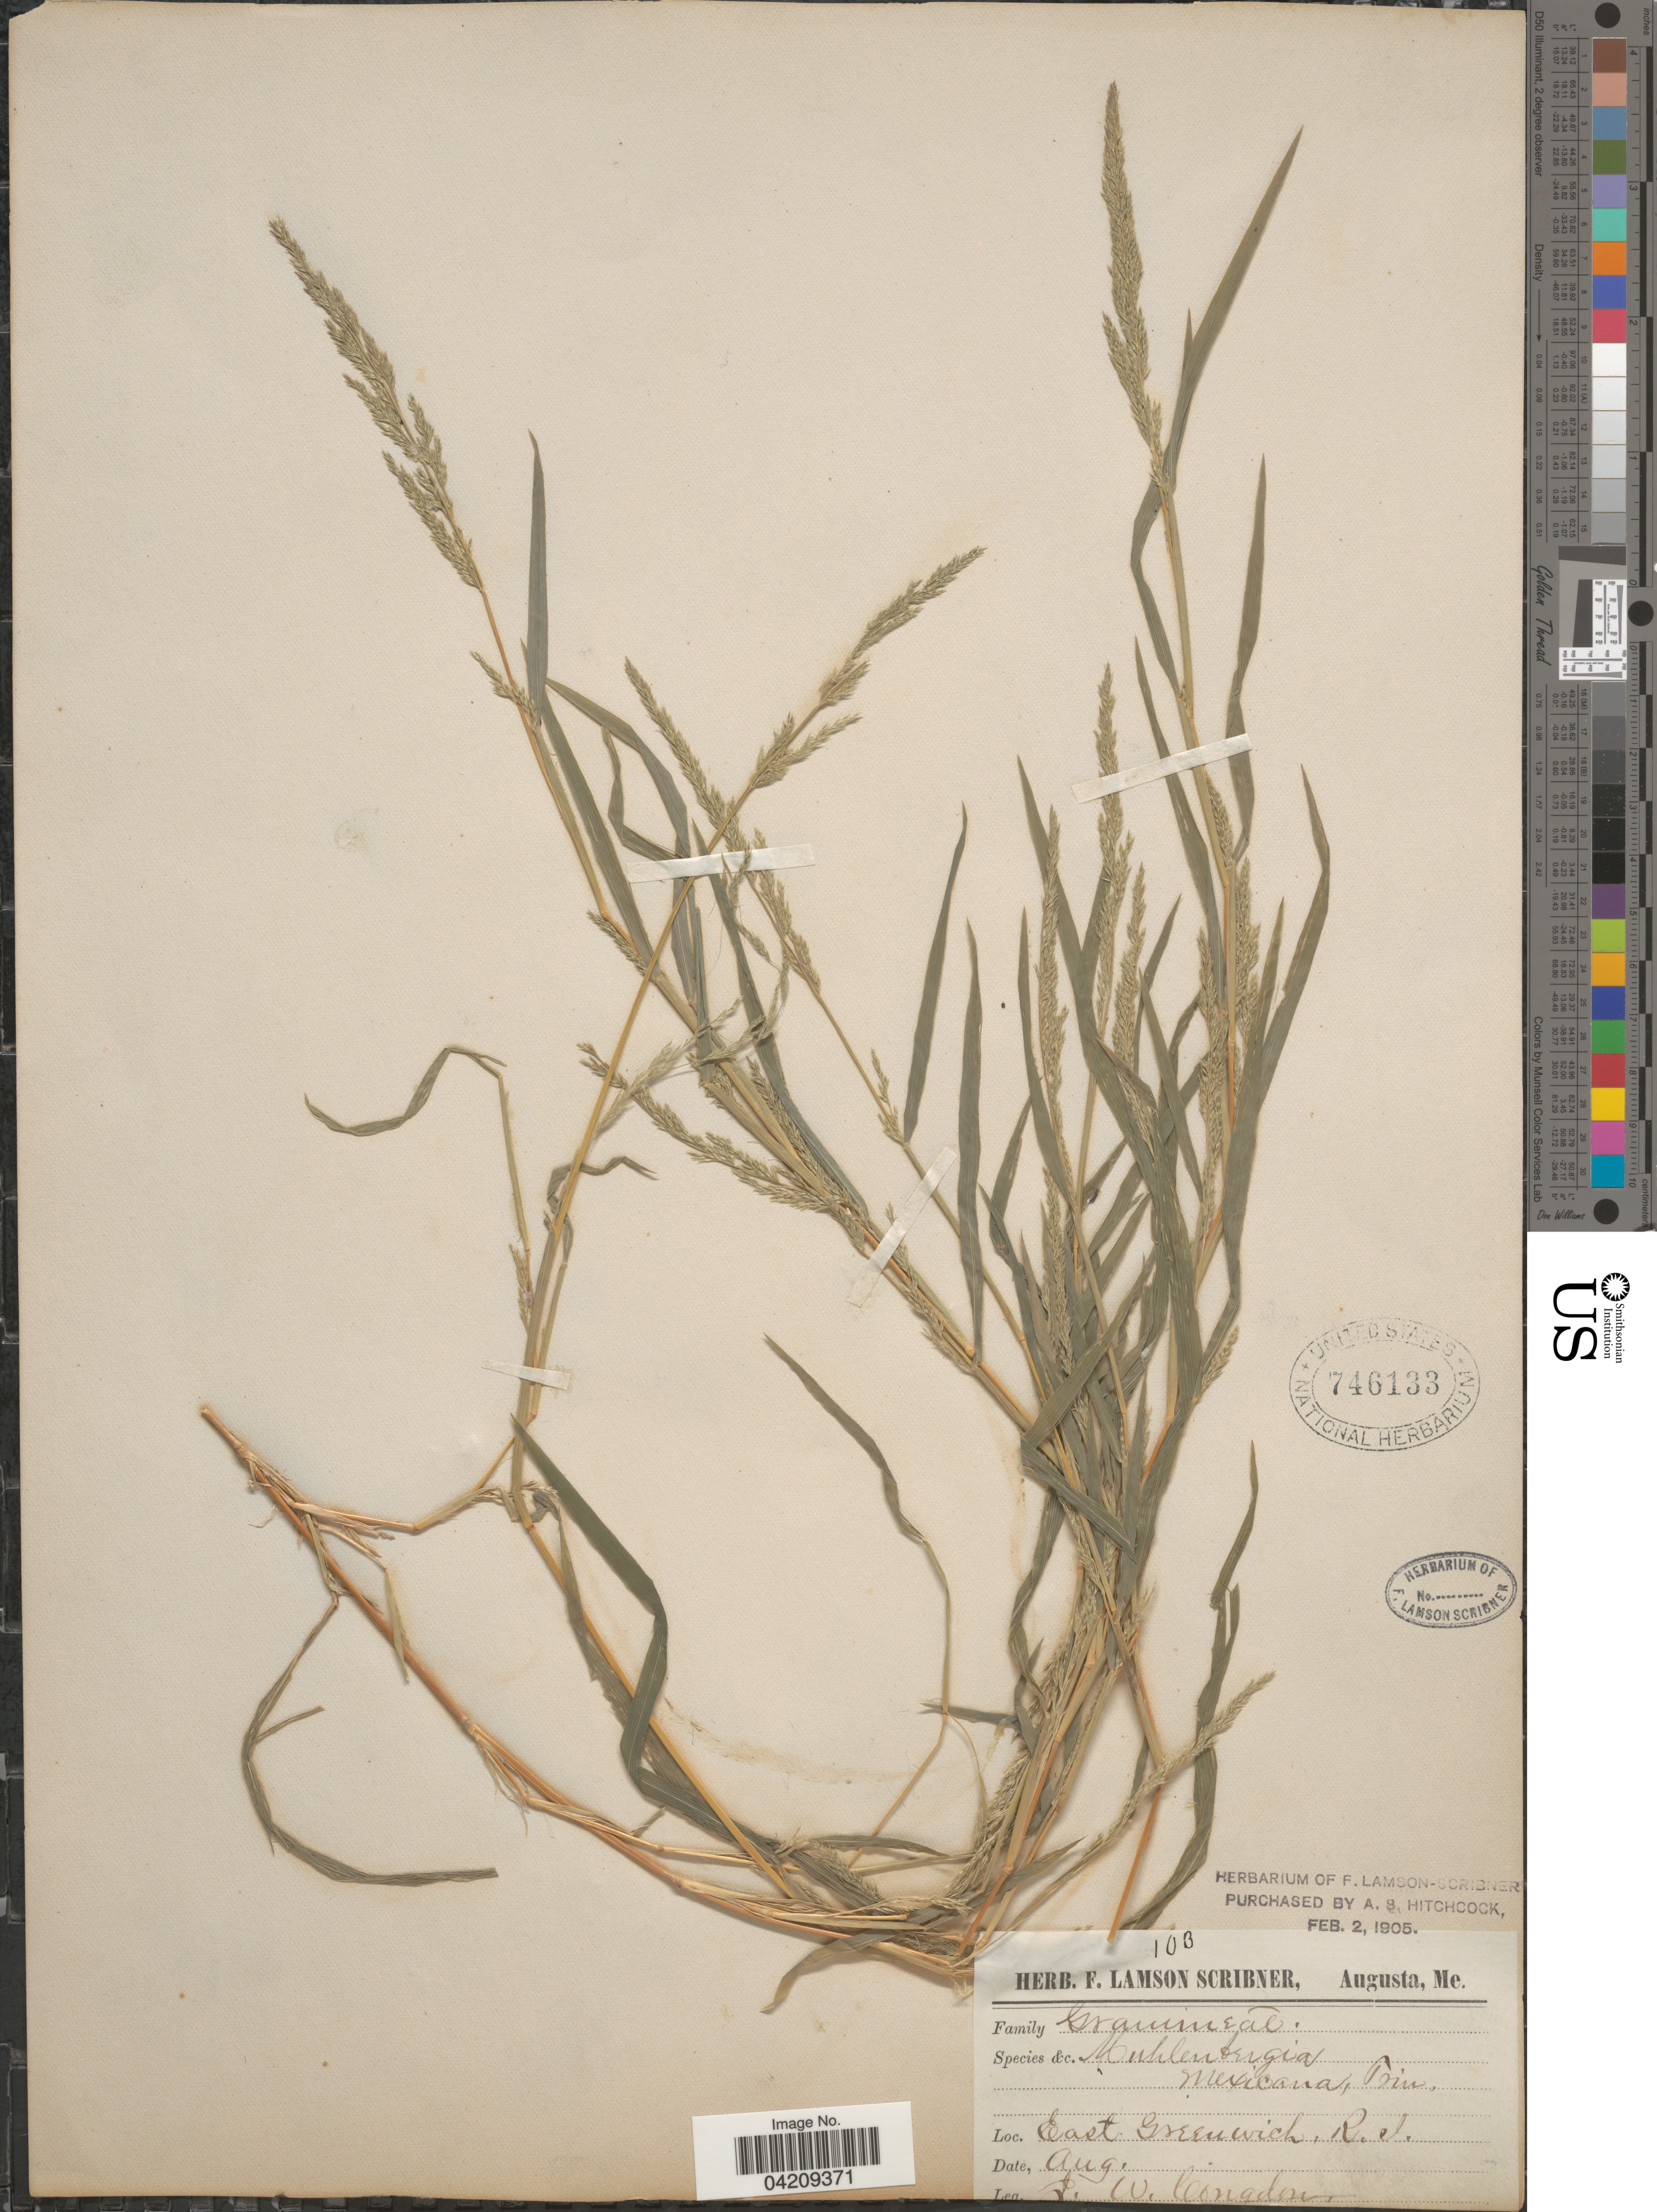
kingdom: Plantae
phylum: Tracheophyta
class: Liliopsida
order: Poales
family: Poaceae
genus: Muhlenbergia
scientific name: Muhlenbergia frondosa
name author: (Poir.) Fernald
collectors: J. W. Congdon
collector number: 103*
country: United States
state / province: Rhode Island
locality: East Greenwich.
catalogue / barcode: US 746133